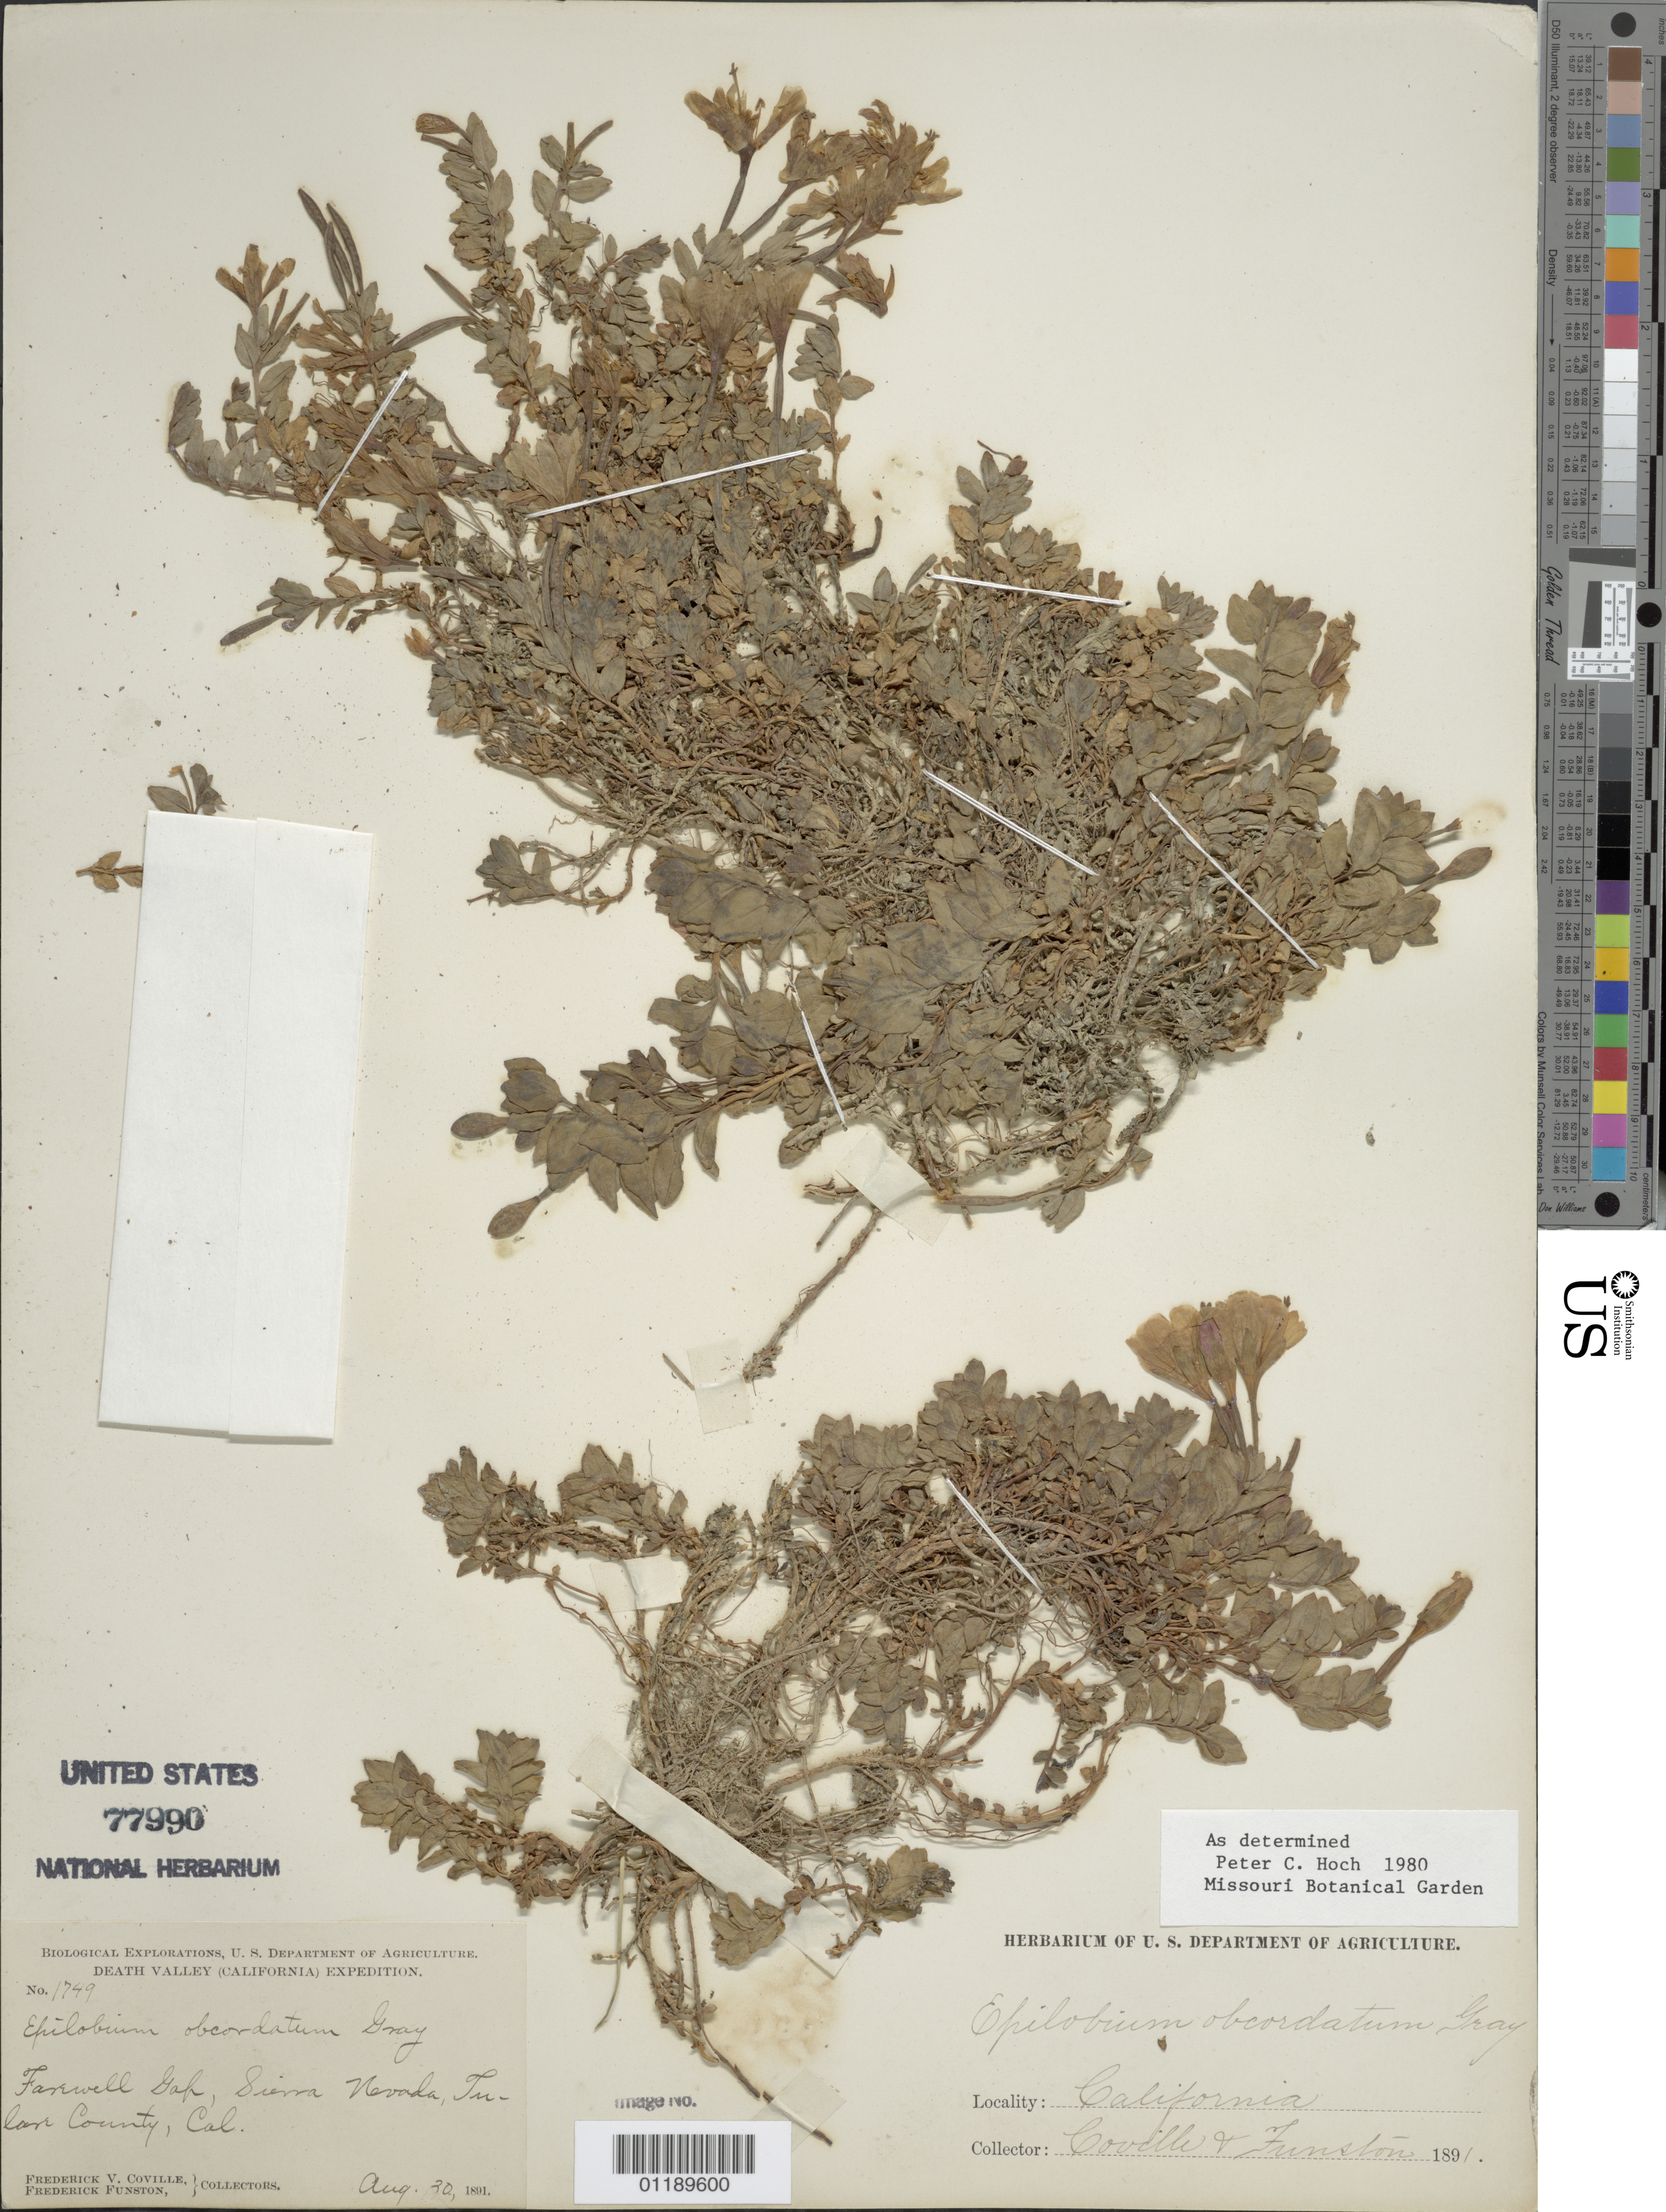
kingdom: Plantae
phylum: Tracheophyta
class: Magnoliopsida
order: Myrtales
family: Onagraceae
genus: Epilobium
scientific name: Epilobium obcordatum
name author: A. Gray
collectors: F. V. Coville & F. Funston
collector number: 1749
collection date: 1891-08-30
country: United States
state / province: California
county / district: Tulare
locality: Farewell Gap, Sierra Nevada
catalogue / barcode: US 77990